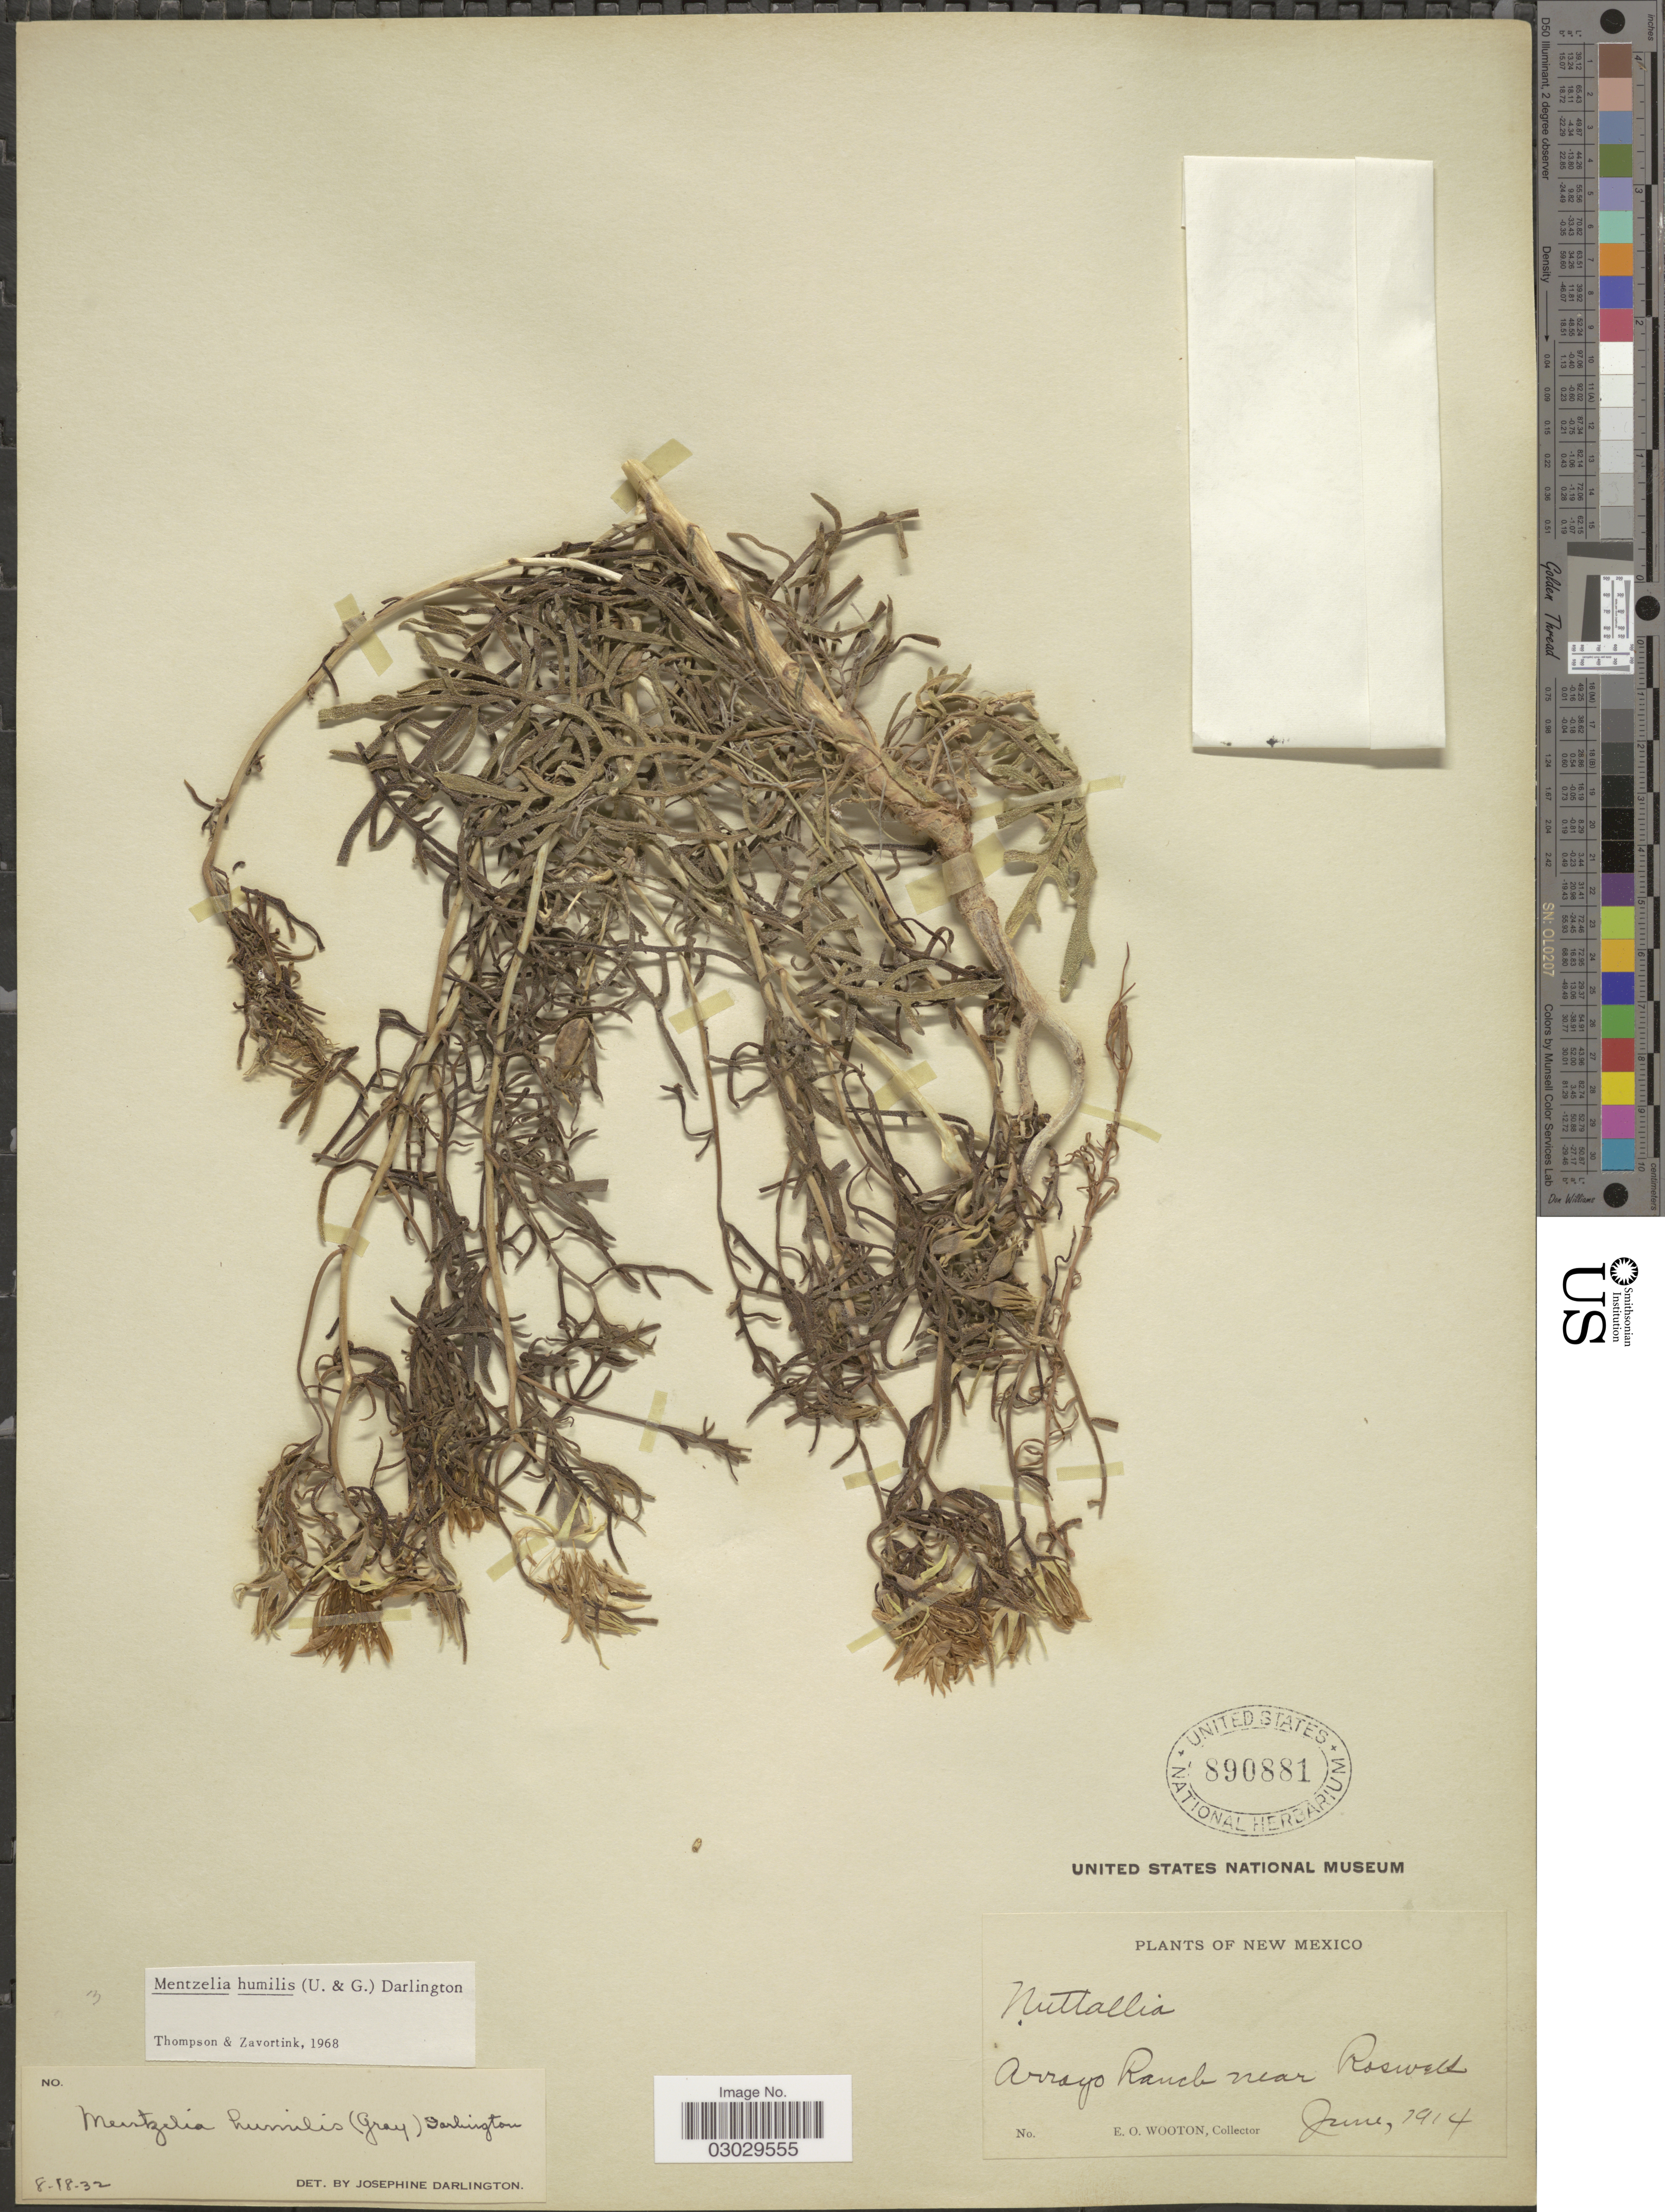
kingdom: Plantae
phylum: Tracheophyta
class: Magnoliopsida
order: Cornales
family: Loasaceae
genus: Mentzelia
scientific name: Mentzelia humilis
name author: (Urb. & Gilg) J. Darl.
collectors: E. O. Wooton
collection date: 1914-06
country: United States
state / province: New Mexico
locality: Arroyo Ranch near Roswell.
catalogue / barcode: US 890881